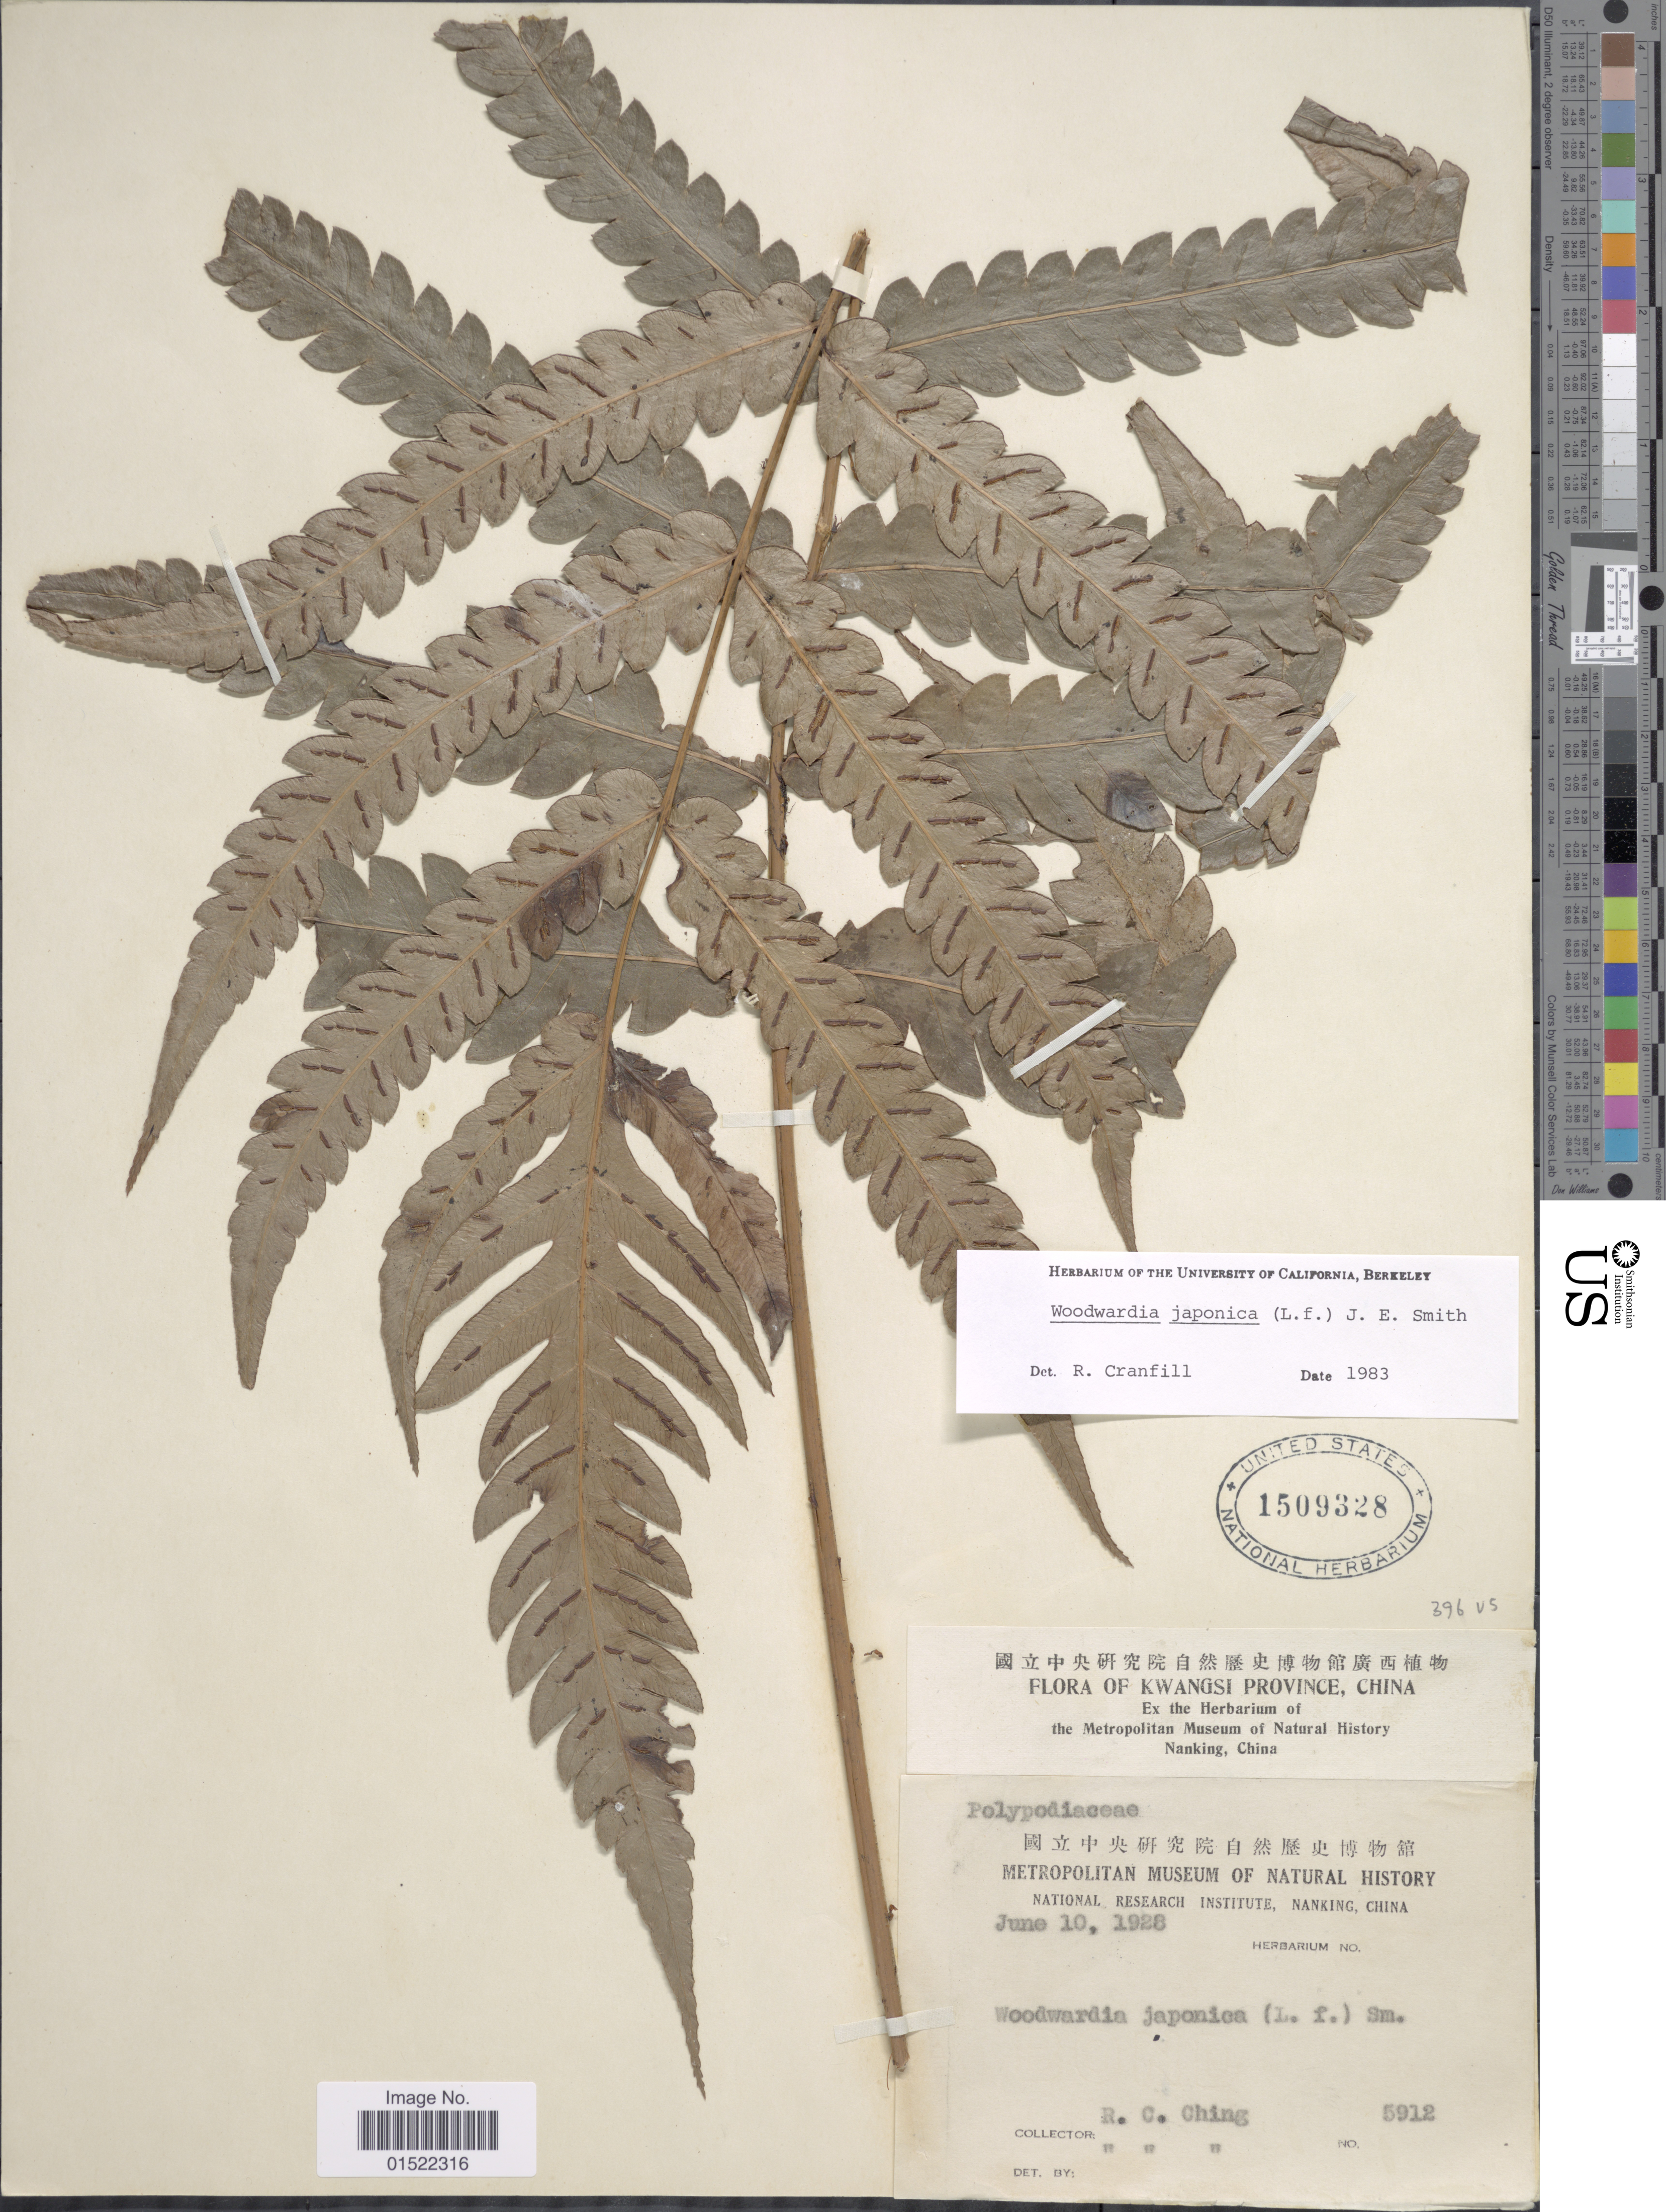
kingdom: Plantae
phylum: Tracheophyta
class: Polypodiopsida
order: Polypodiales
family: Blechnaceae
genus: Woodwardia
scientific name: Woodwardia japonica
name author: (L. f.) Sm.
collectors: R. C. Ching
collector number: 5912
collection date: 1928-06-10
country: China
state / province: Guangxi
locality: Kwangsi Province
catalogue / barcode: US 1509328